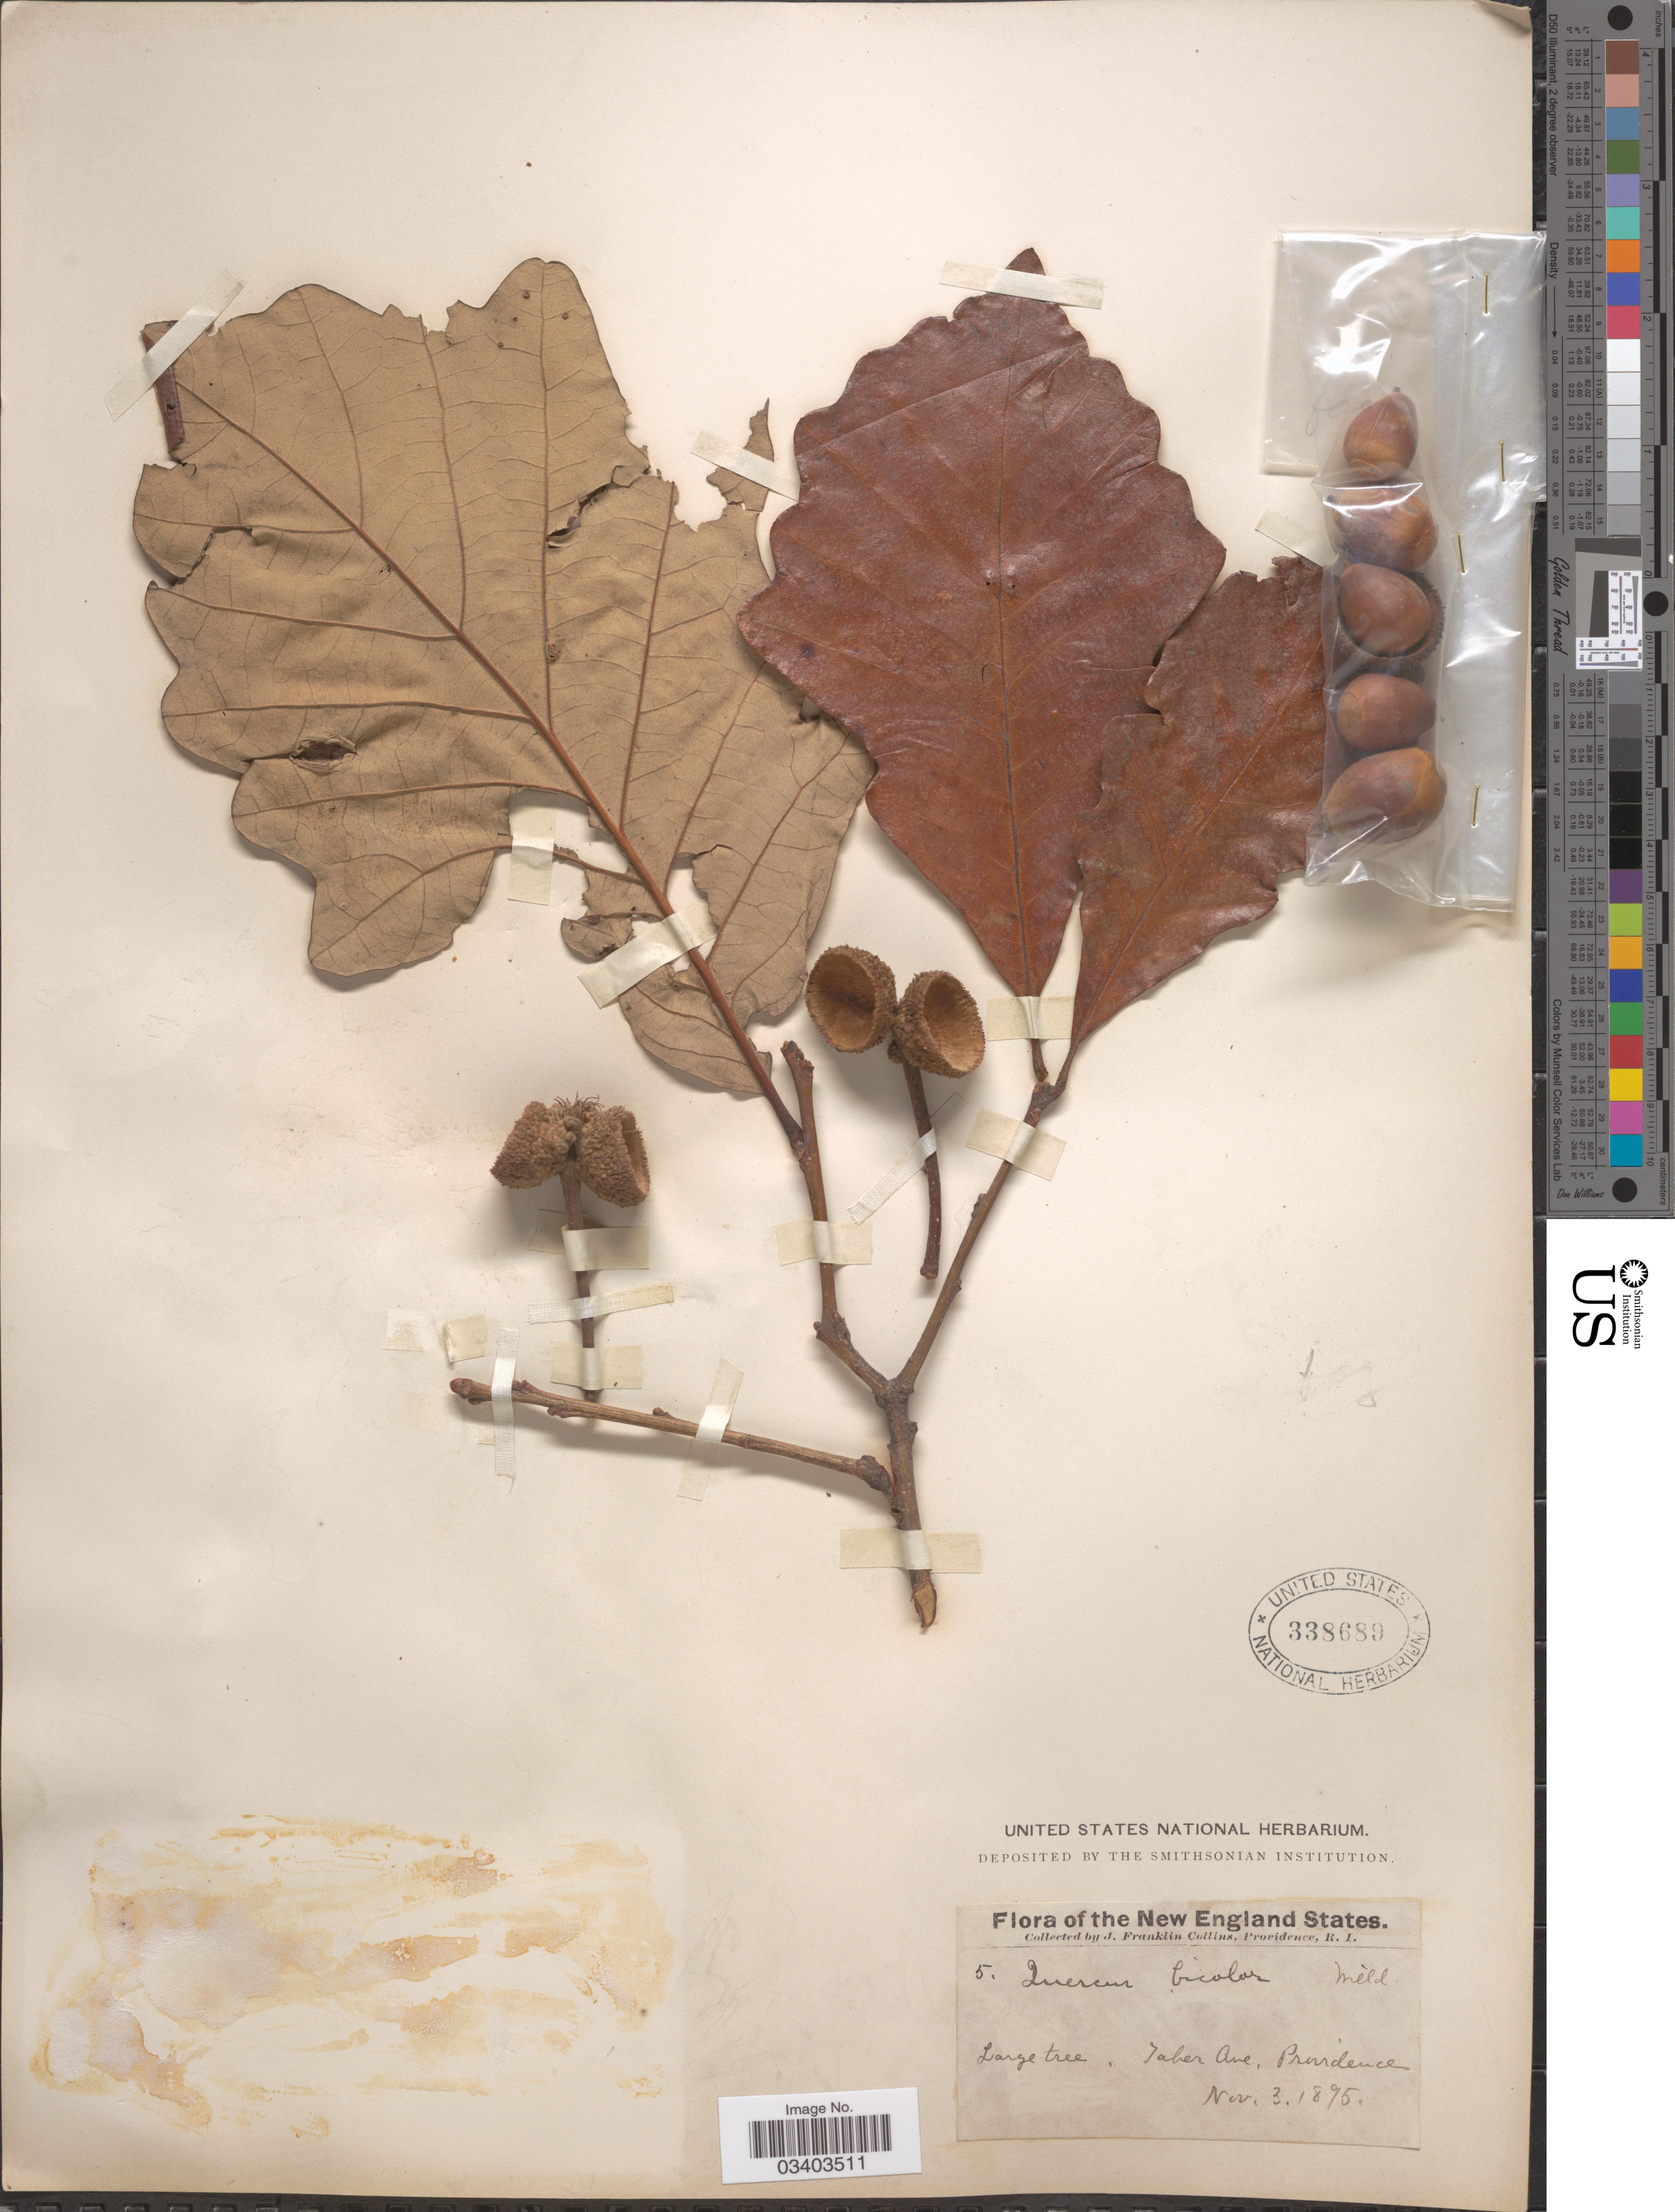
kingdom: Plantae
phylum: Tracheophyta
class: Magnoliopsida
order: Fagales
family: Fagaceae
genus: Quercus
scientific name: Quercus bicolor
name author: Willd.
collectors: J. Collins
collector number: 5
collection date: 1895-11-03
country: United States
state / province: Rhode Island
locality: The New England. Taber Ave, Providence.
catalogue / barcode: US 338689